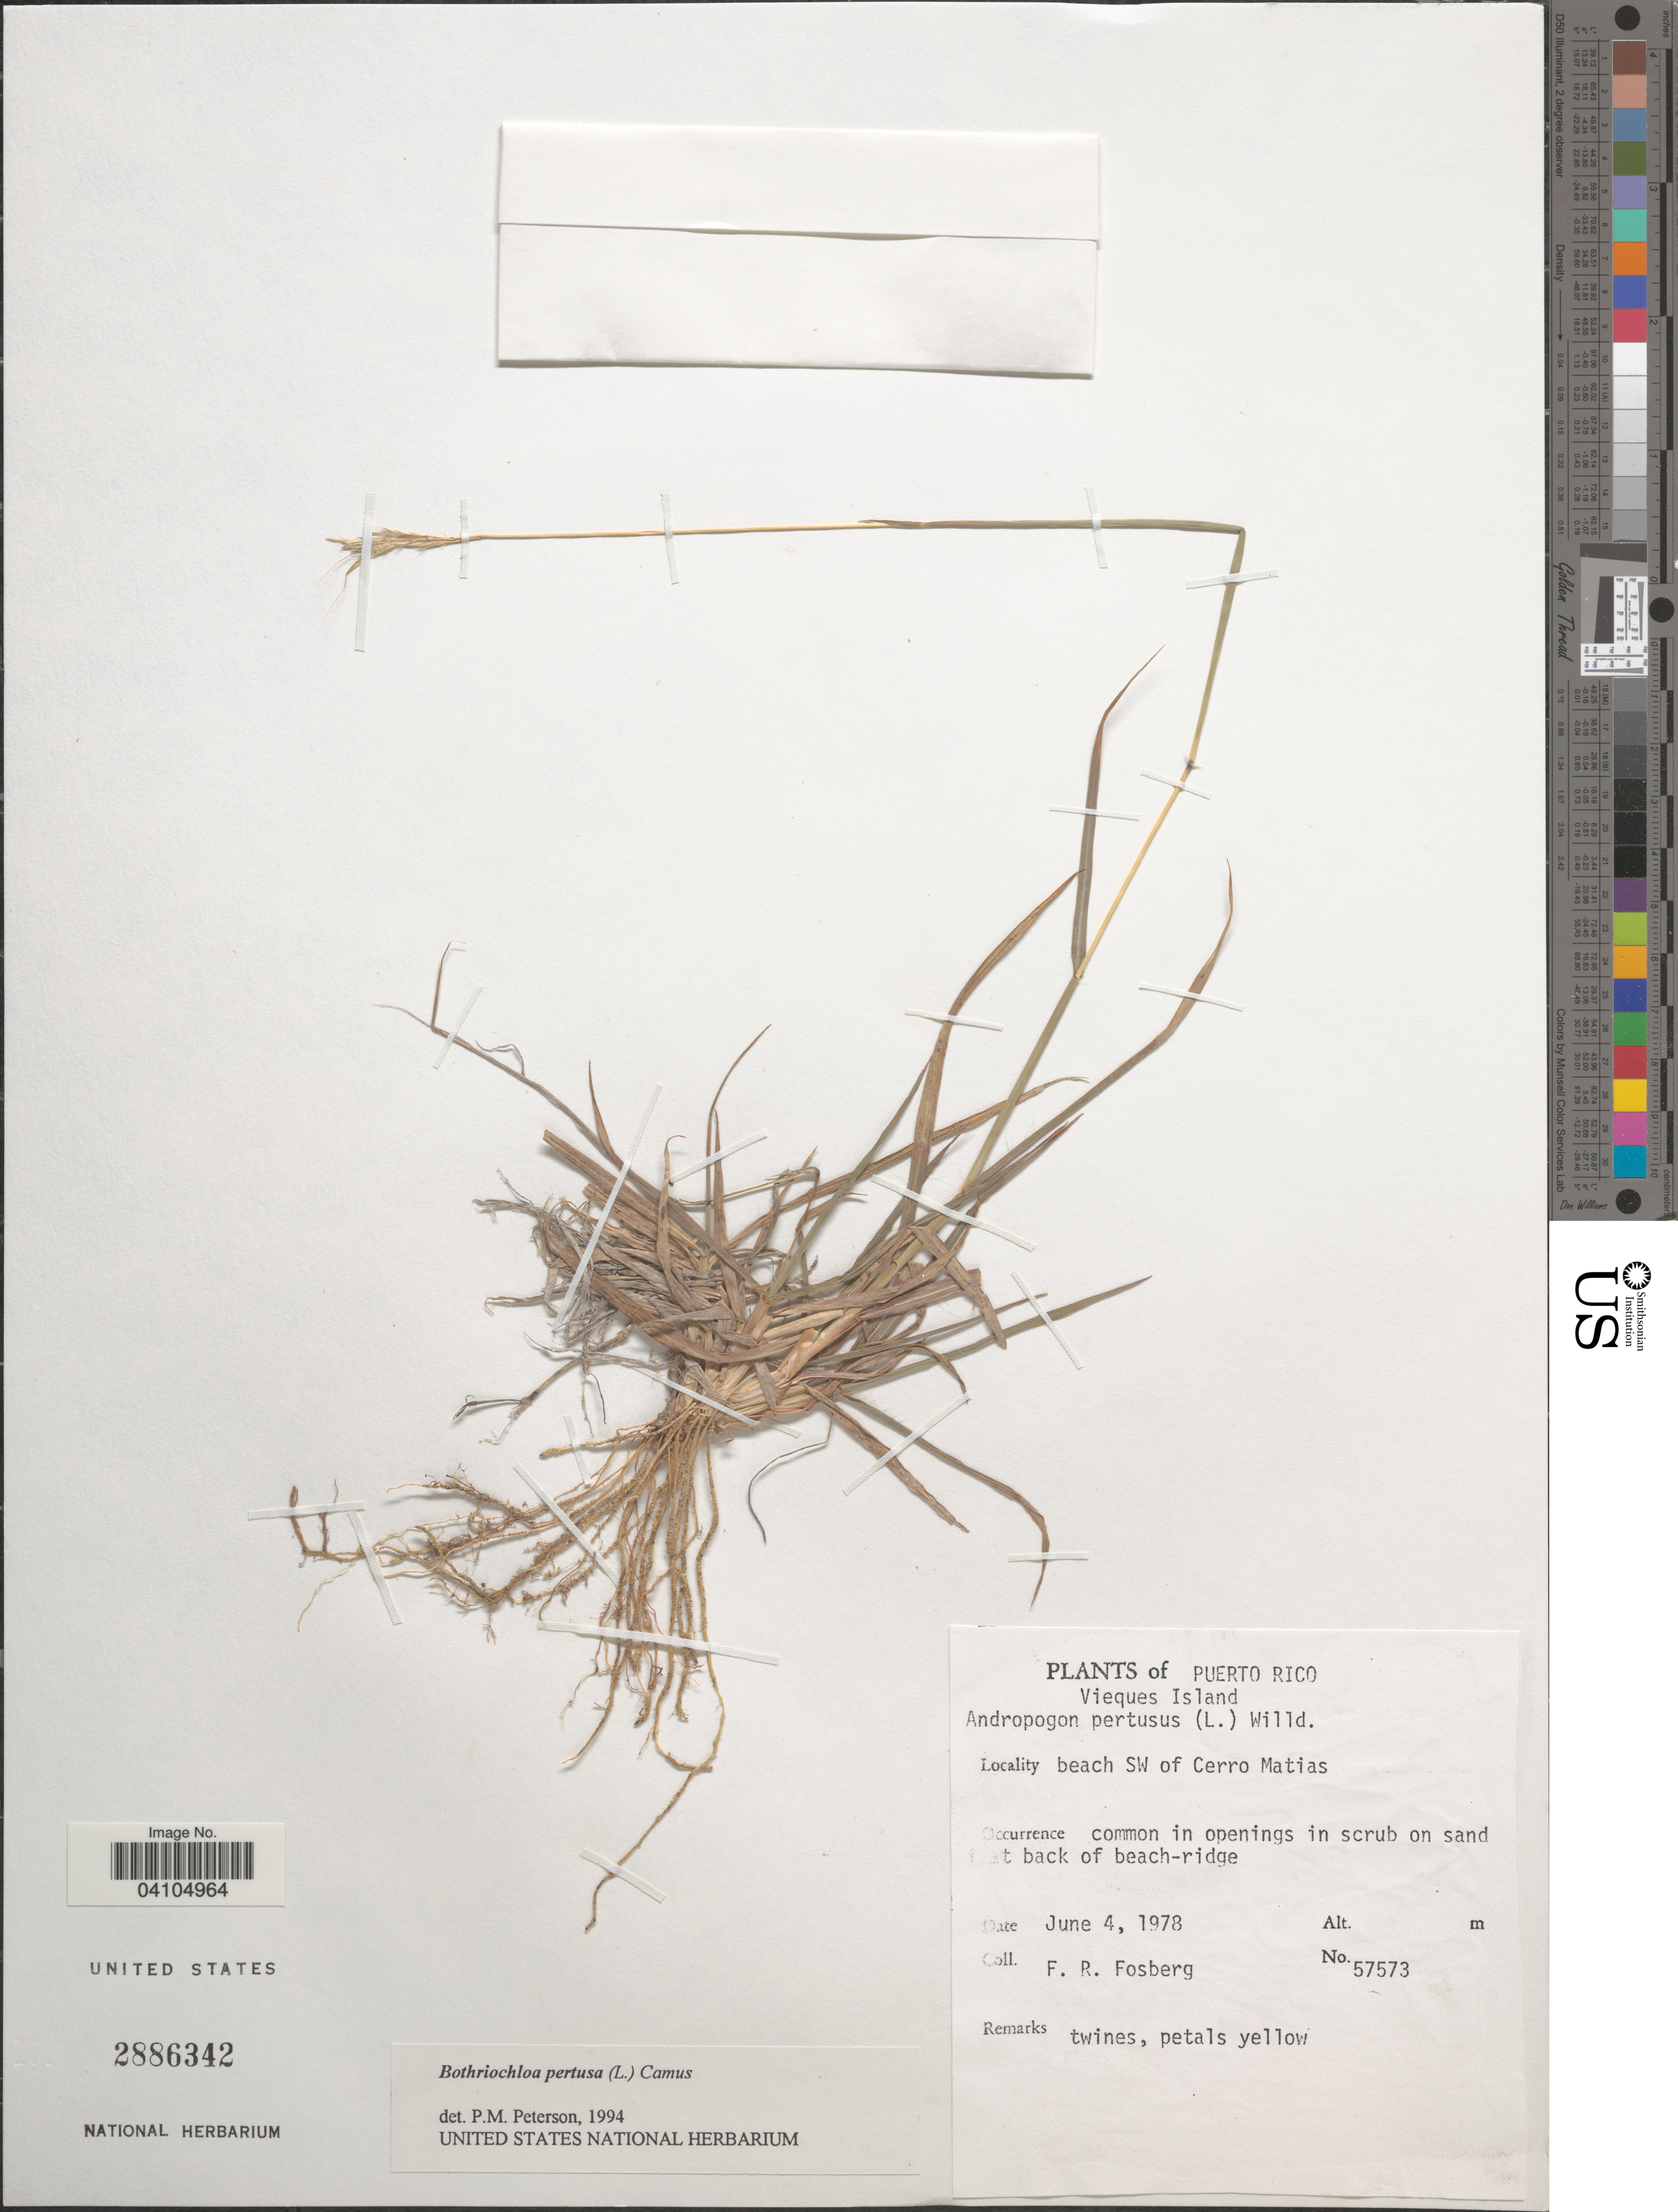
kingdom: Plantae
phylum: Tracheophyta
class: Liliopsida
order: Poales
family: Poaceae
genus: Bothriochloa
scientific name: Bothriochloa pertusa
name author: (L.) A. Camus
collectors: F. R. Fosberg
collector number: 57573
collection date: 1978-06-04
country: Puerto Rico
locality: Vieques Island. Beach SW of Cerro Matias.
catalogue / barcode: US 2886342